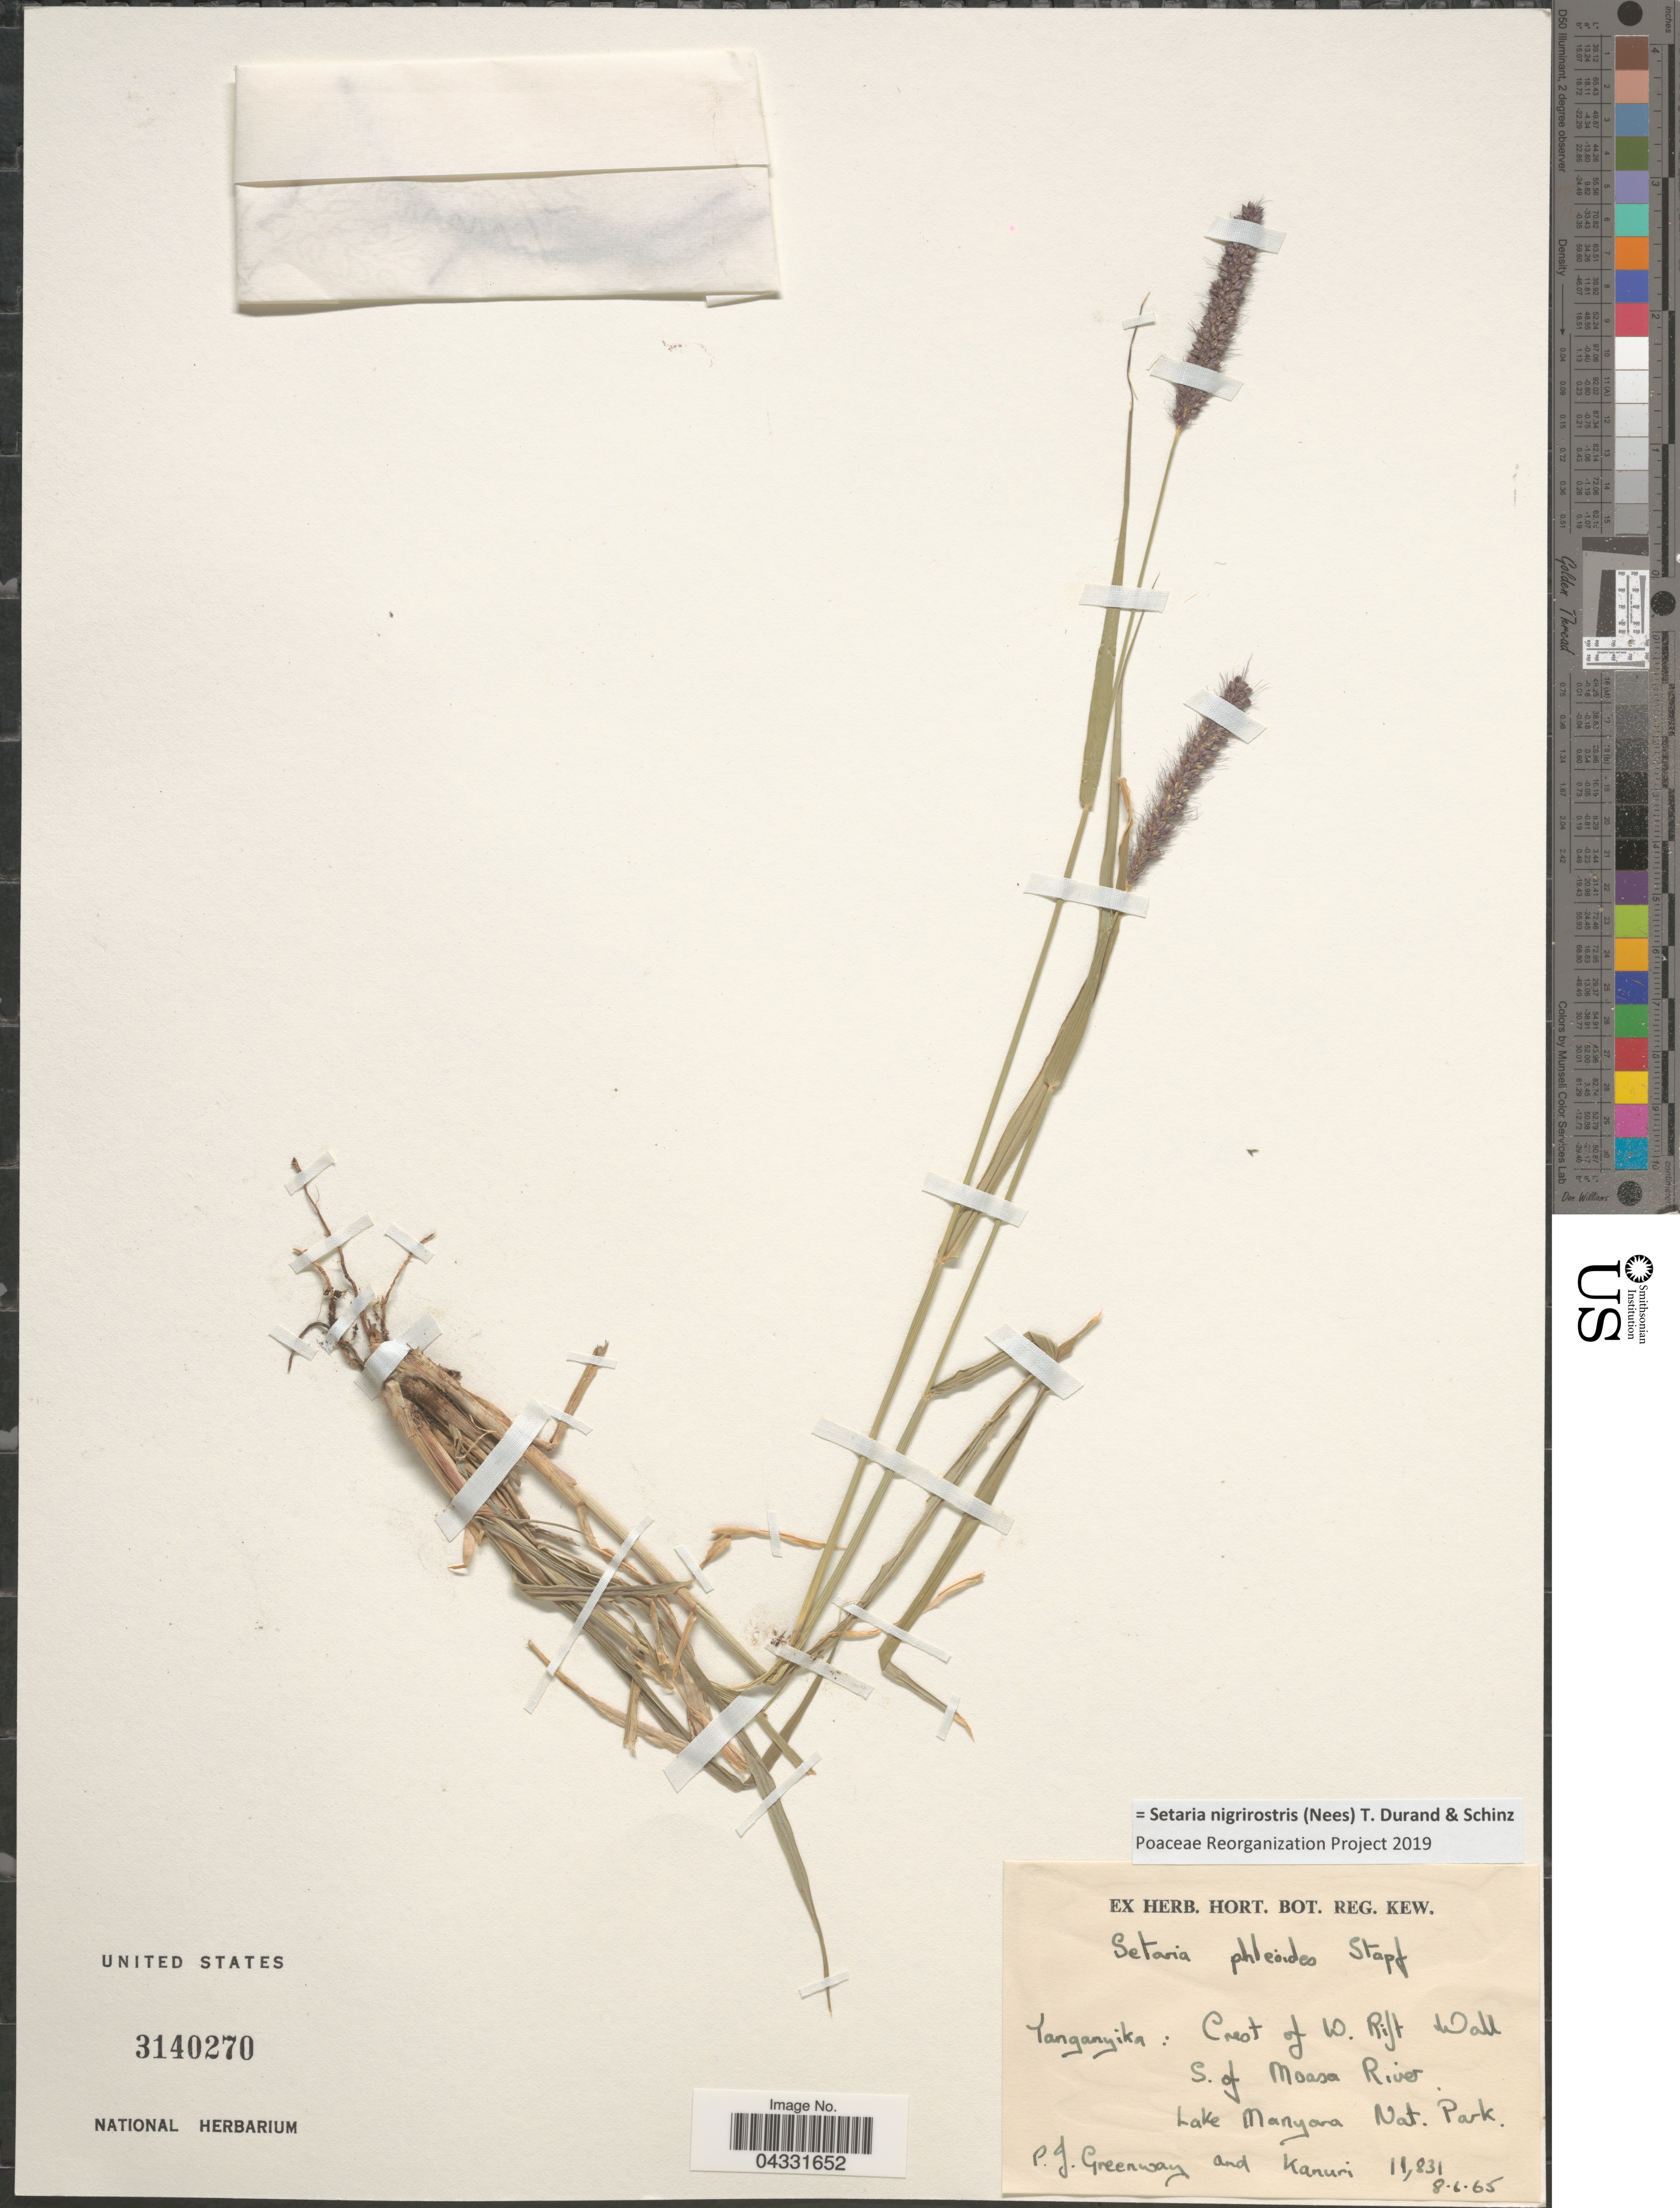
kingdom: Plantae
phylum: Tracheophyta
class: Liliopsida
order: Poales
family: Poaceae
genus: Setaria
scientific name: Setaria nigrirostris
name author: (Nees) Durand & Schinz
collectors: P. J. Greenway & -. Kanuri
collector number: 11831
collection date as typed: Transcribed d/m/y: 8/6/65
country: Tanzania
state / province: Manyara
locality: Tanganyika : Crest of W. Rift Wall S. of Msasa River. Lake Manyara Nat. Park.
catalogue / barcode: US 3140270